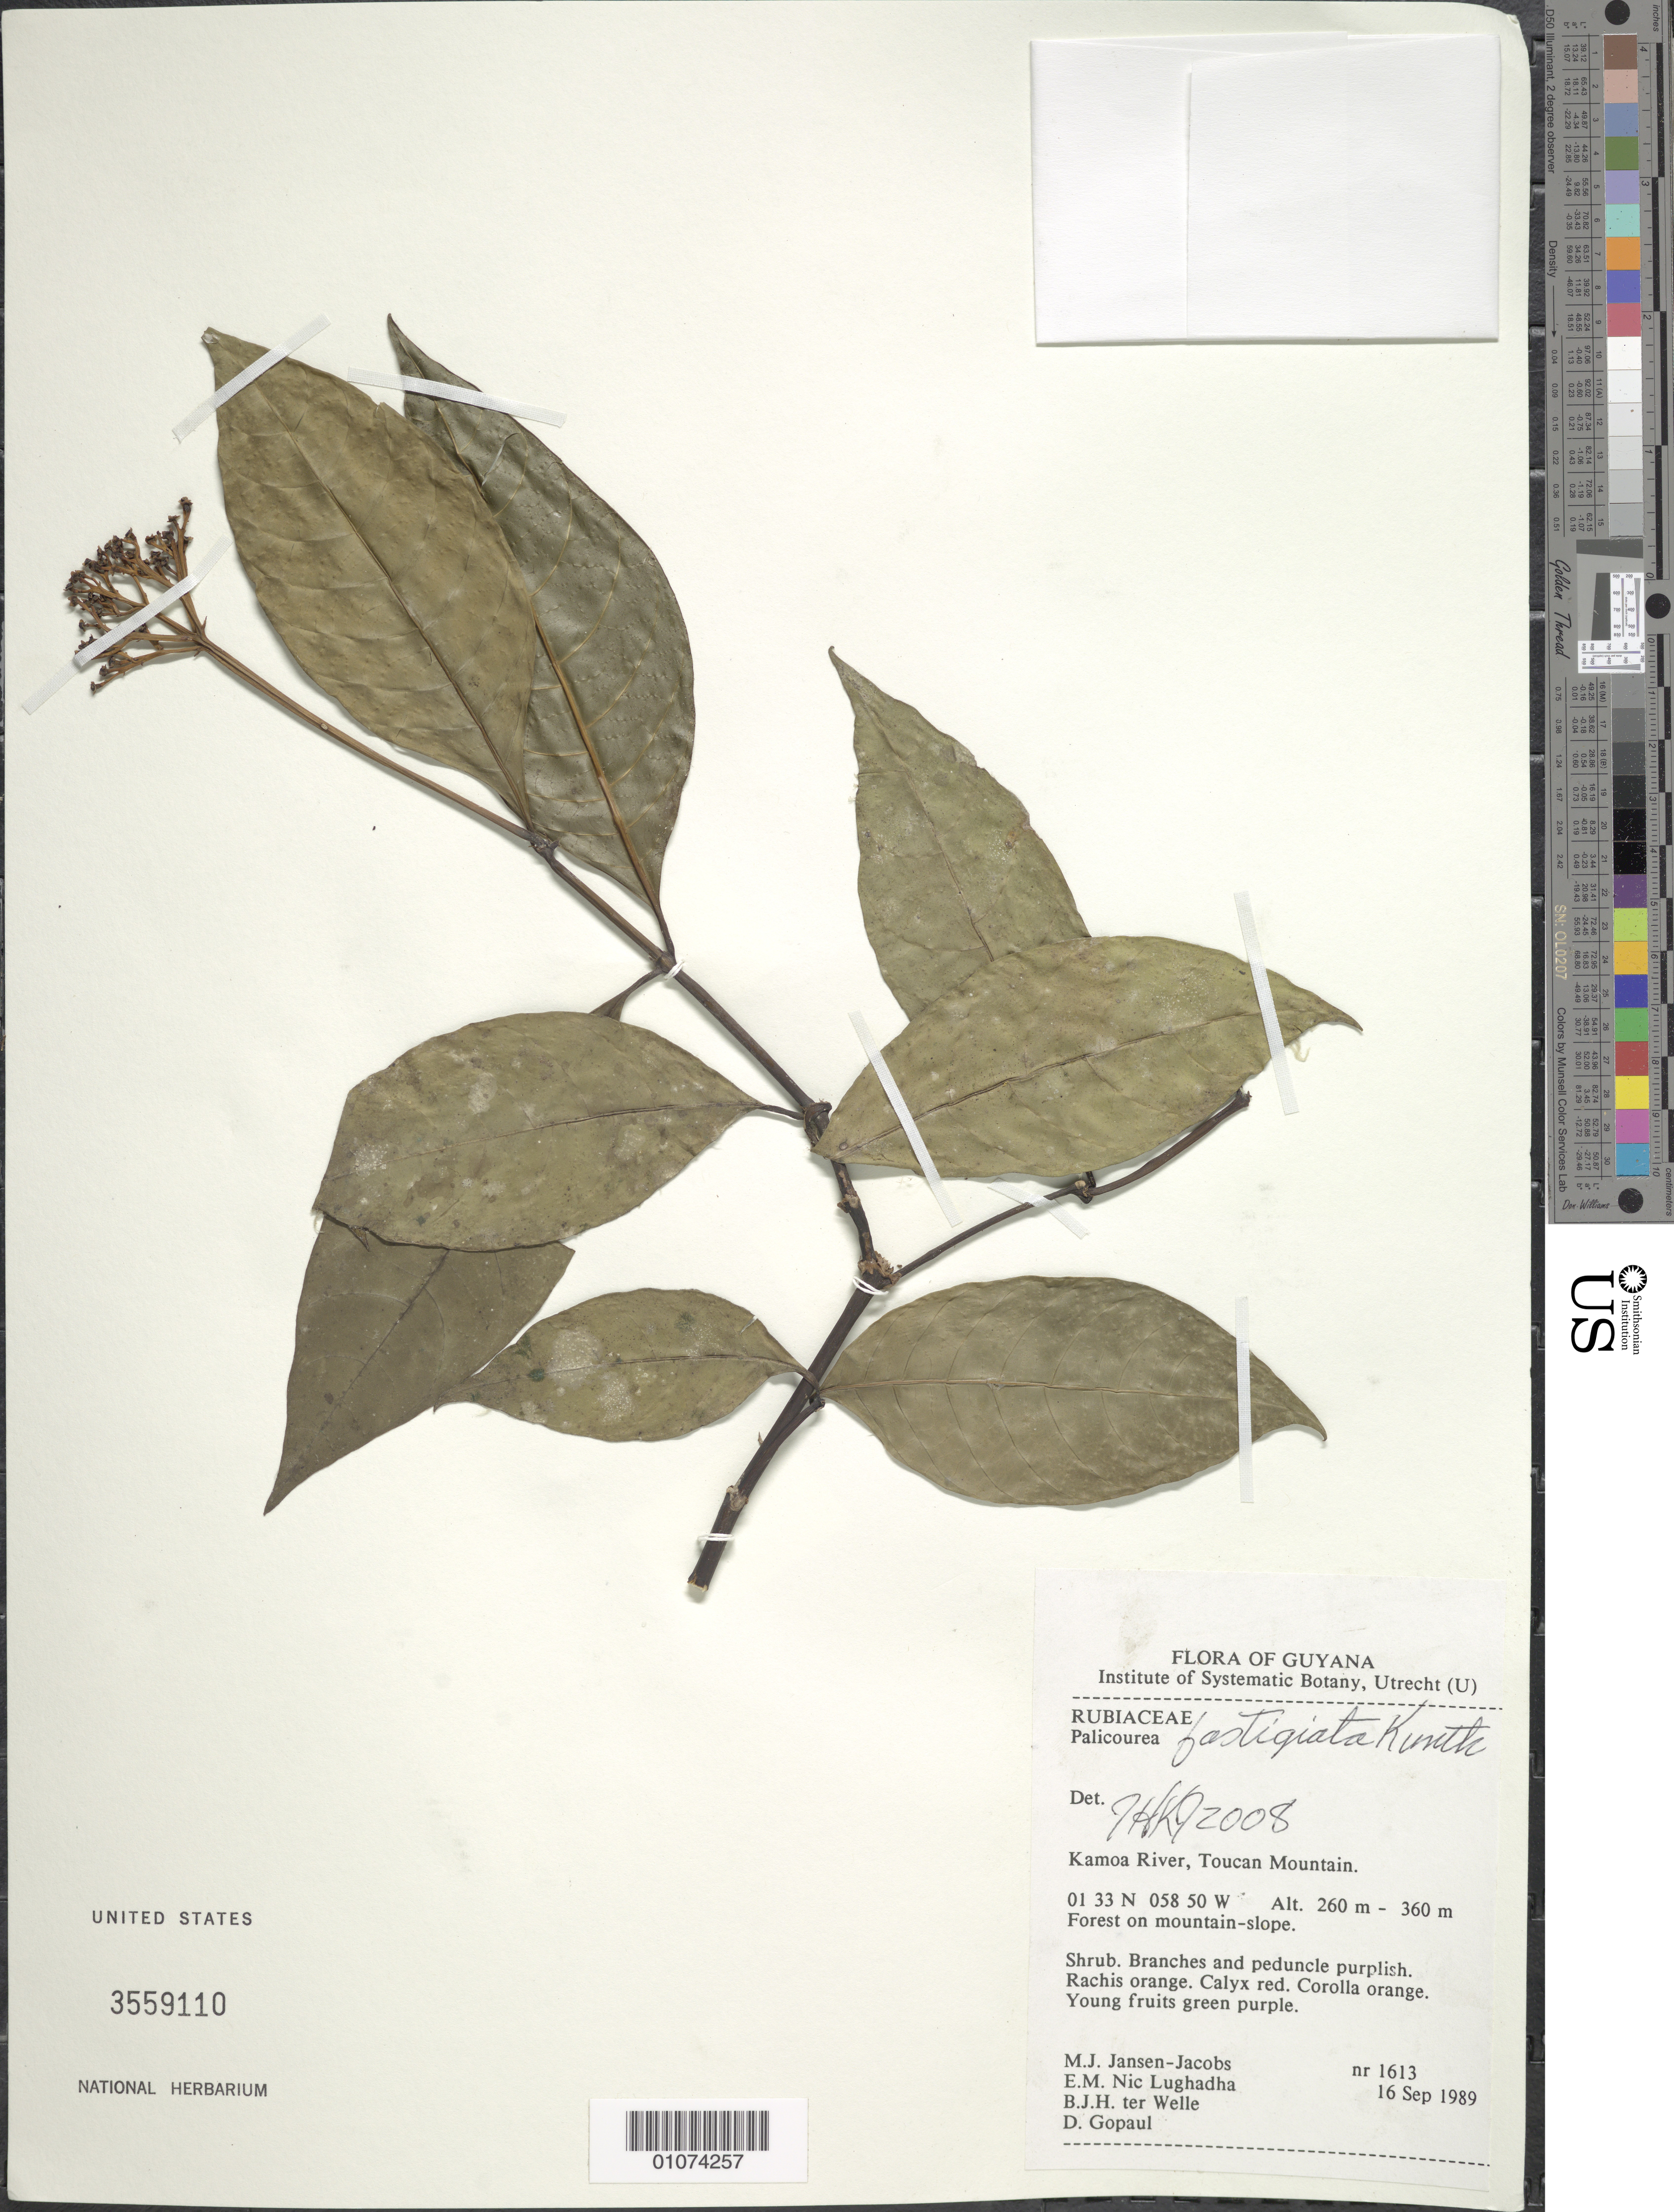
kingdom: Plantae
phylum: Tracheophyta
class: Magnoliopsida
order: Gentianales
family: Rubiaceae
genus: Palicourea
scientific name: Palicourea fastigiata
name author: Kunth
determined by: Kirkbride, J. H.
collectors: M. J. Jansen-Jacobs, E. Nic Lughadha, B. Welle & D. Gopaul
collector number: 1613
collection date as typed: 16-Sep-89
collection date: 1989-09-16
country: Guyana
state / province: U. Takutu-U. Essequibo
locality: Toucan Mountain, Kamoa River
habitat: Forest on mountain slope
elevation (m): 260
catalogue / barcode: US 3559110